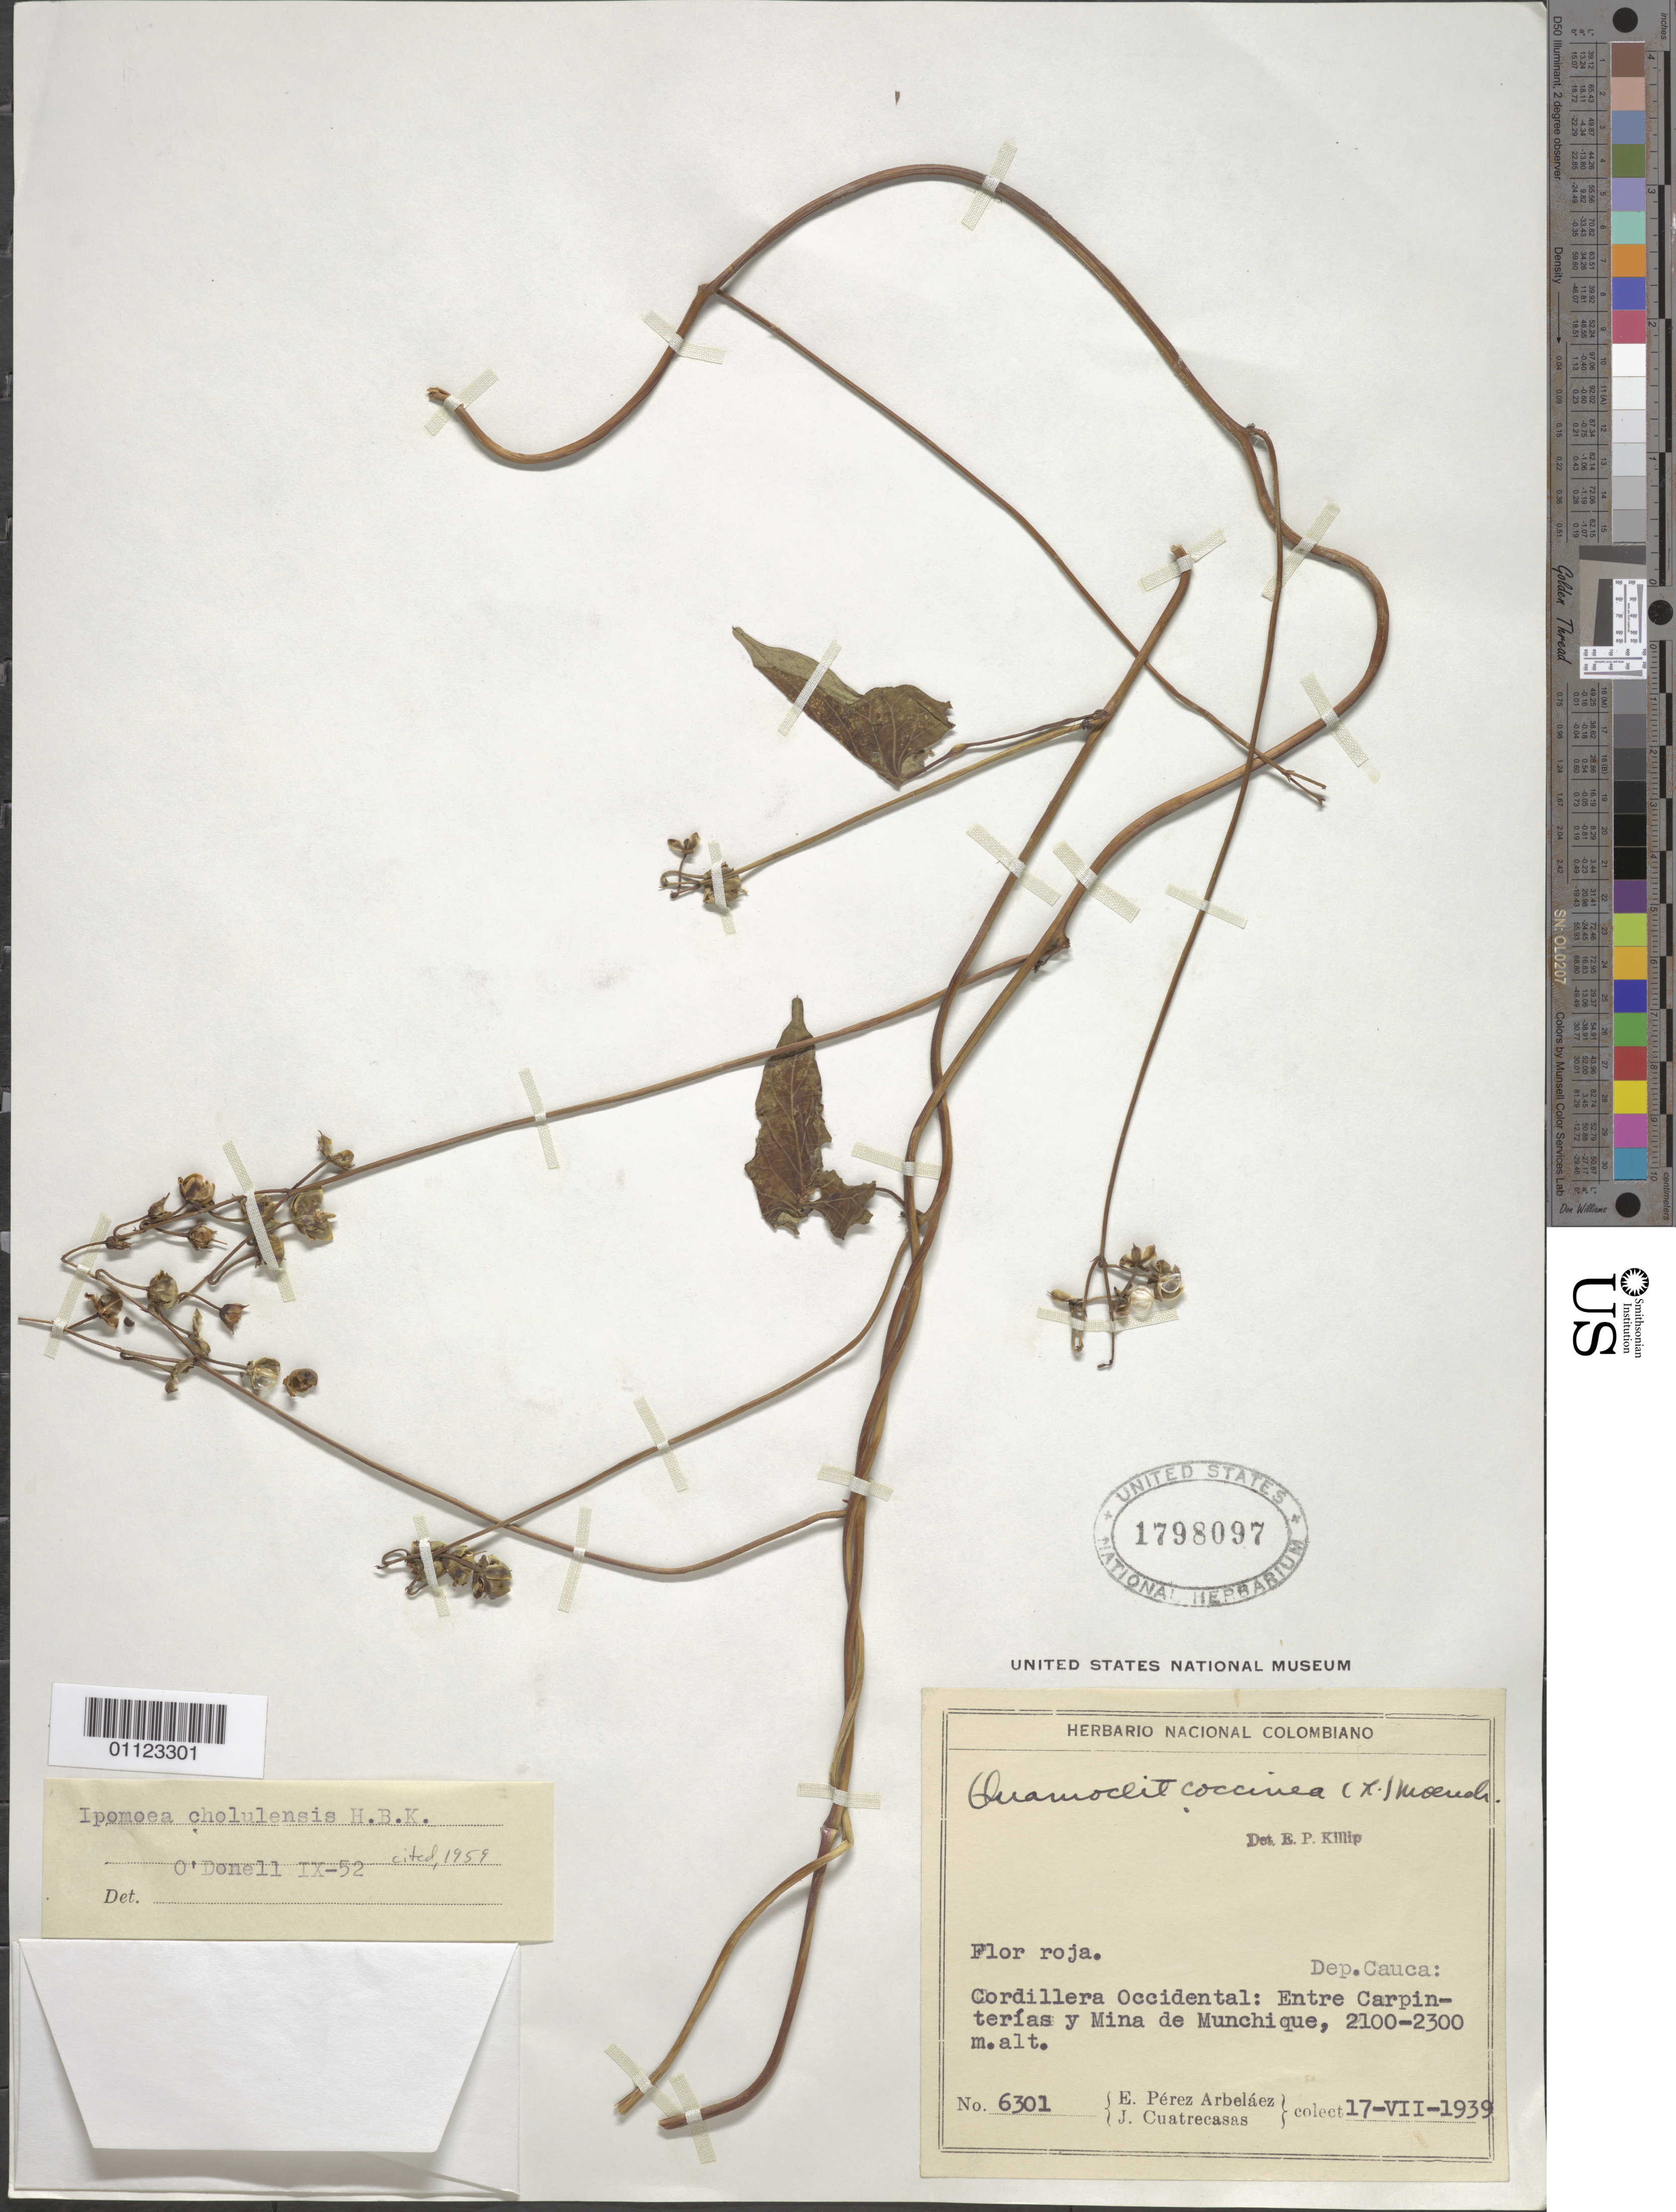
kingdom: Plantae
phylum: Tracheophyta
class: Magnoliopsida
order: Solanales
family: Convolvulaceae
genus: Ipomoea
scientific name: Ipomoea cholulensis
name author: Kunth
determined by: O'Donell, C. A.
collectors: E. Pérez Arbeláez & J. Cuatrecasas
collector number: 6301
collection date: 1939-07-17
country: Colombia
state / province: Cauca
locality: Cordillera Occidental; entre Carpinterías y Mina de Munchique.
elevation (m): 2100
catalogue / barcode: US 1798097